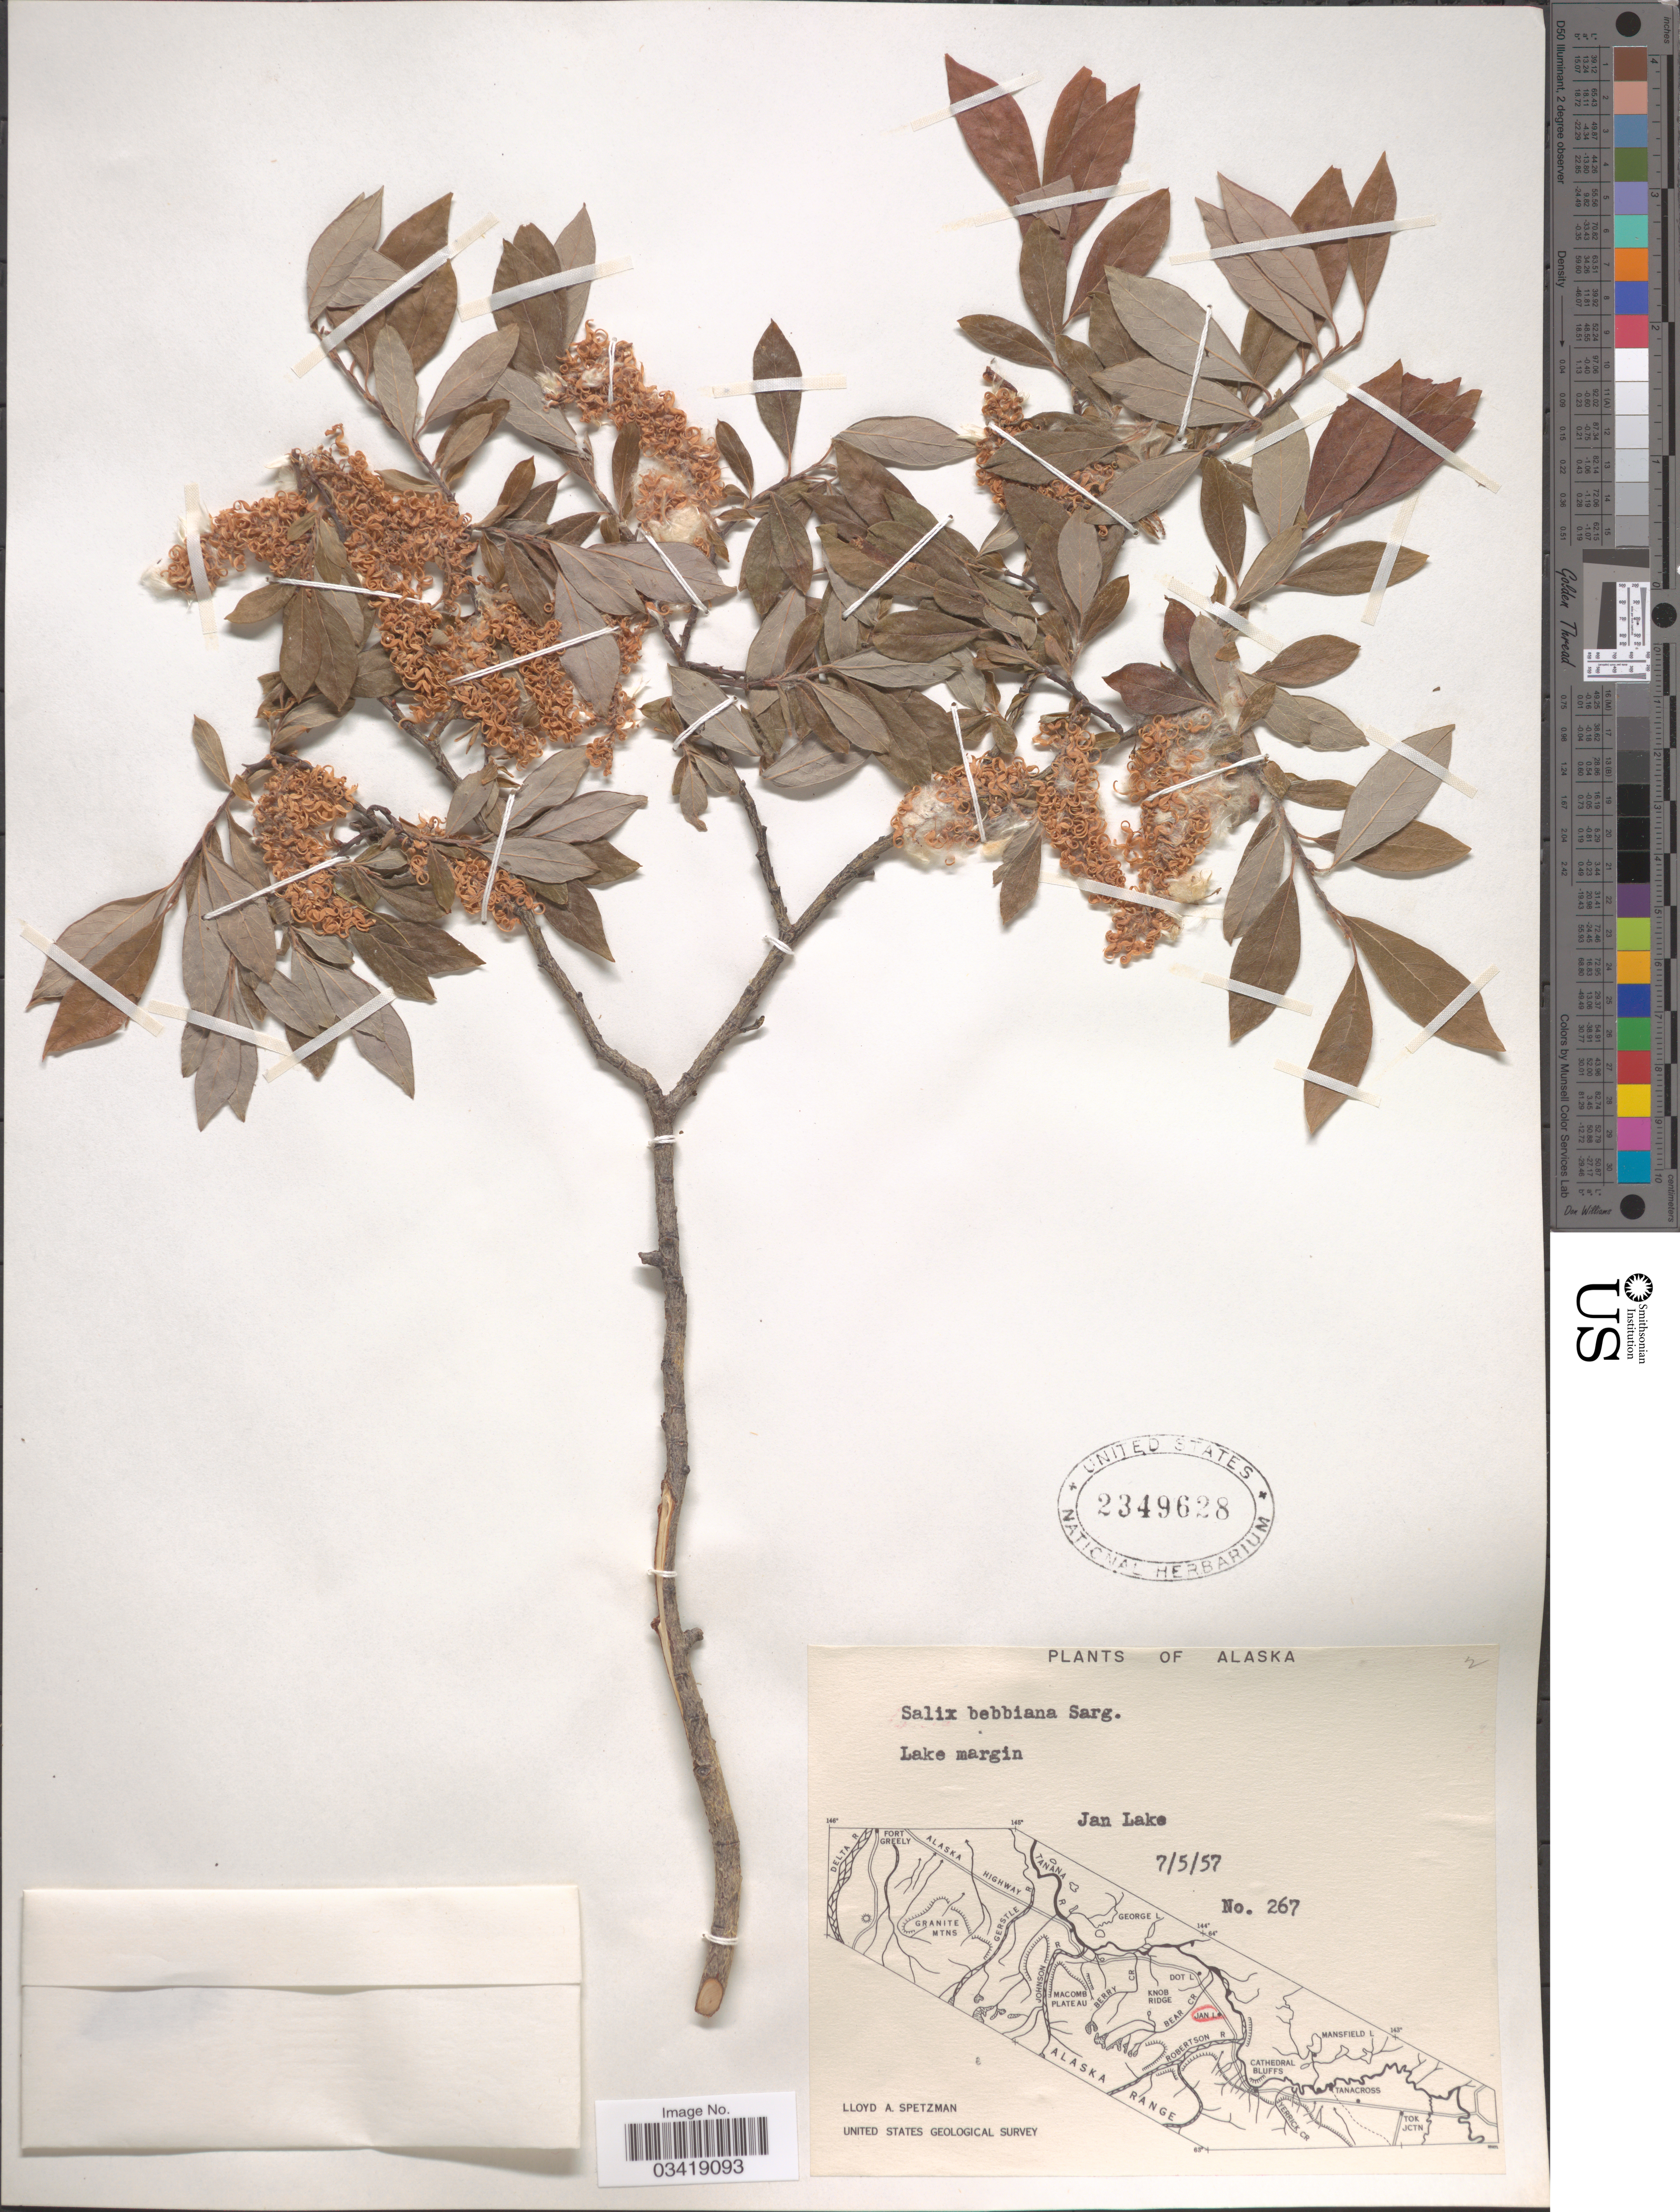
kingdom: Plantae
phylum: Tracheophyta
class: Magnoliopsida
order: Malpighiales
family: Salicaceae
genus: Salix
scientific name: Salix bebbiana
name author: Sarg.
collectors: L. Spetzman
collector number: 267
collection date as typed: Transcribed d/m/y: 5/7/57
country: United States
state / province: Alaska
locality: Lake margin, Jan Lake.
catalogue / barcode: US 2349628